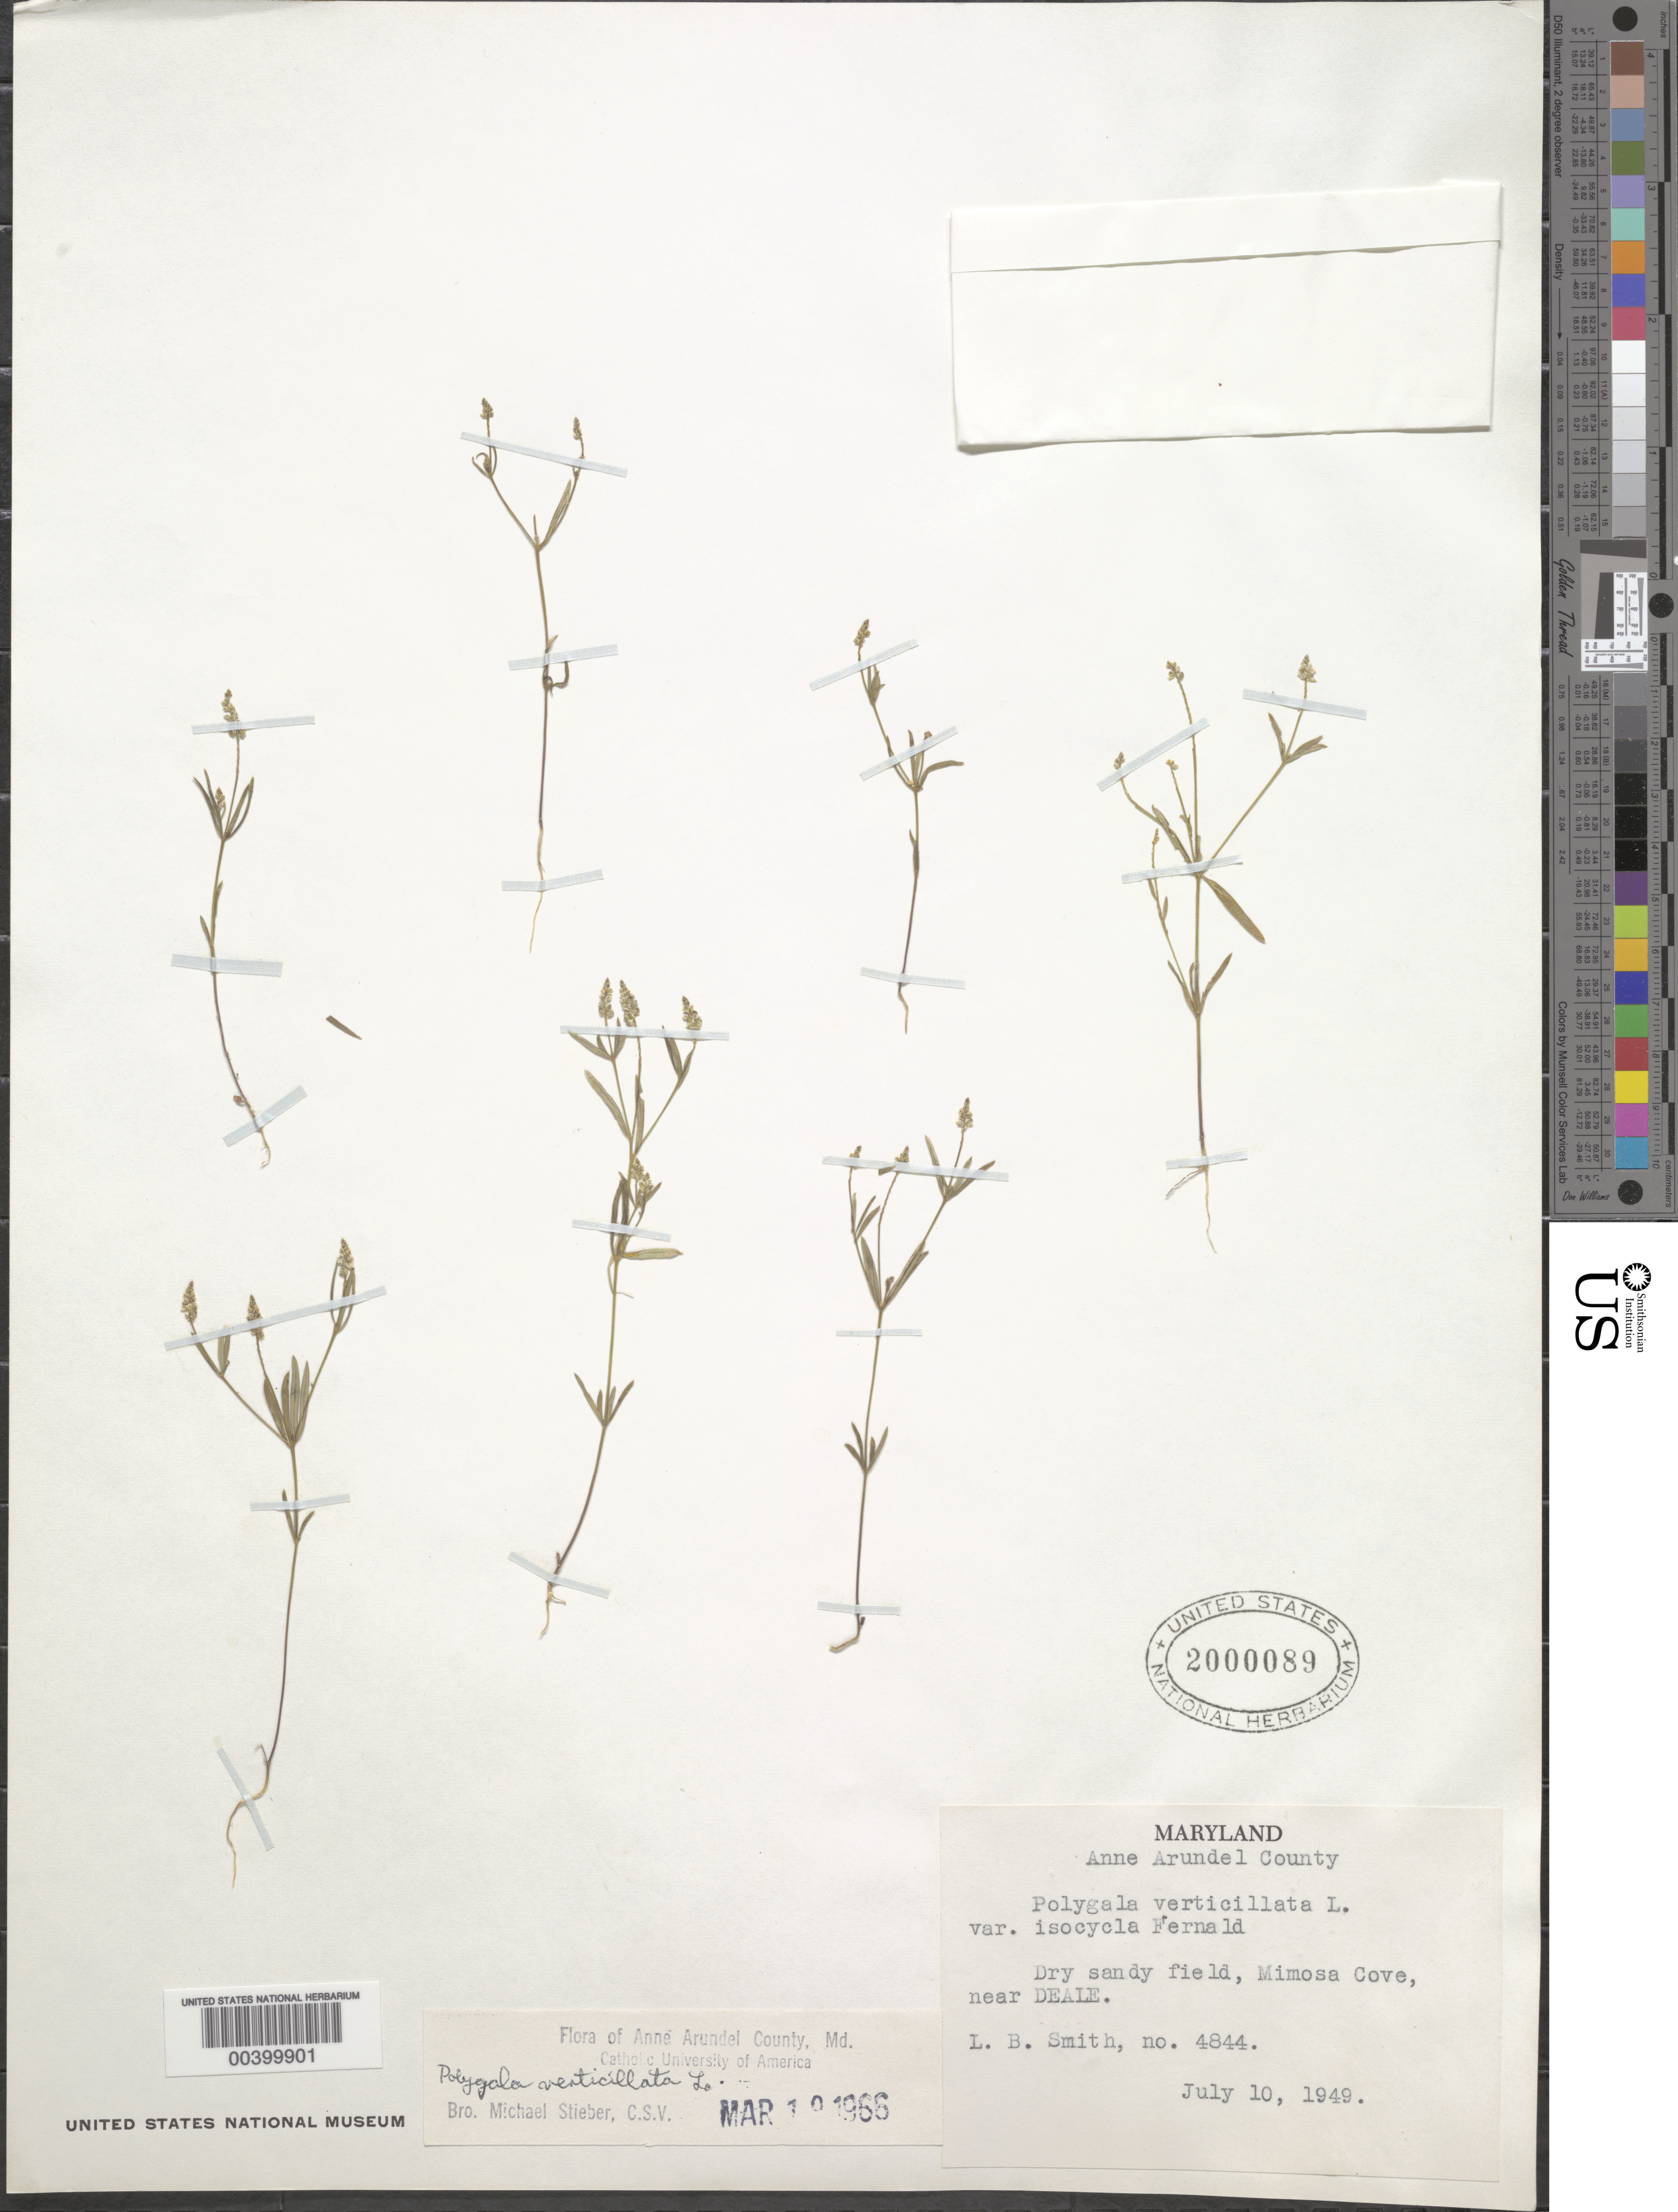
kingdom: Plantae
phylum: Tracheophyta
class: Magnoliopsida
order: Fabales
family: Polygalaceae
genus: Polygala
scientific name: Polygala verticillata var. isocycla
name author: Fernald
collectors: L. Smith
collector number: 4844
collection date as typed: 10 Jul 1949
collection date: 1949-07-10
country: United States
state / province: Maryland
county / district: Anne Arundel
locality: Mimosa Cove, Deale vicinity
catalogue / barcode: US 2000089